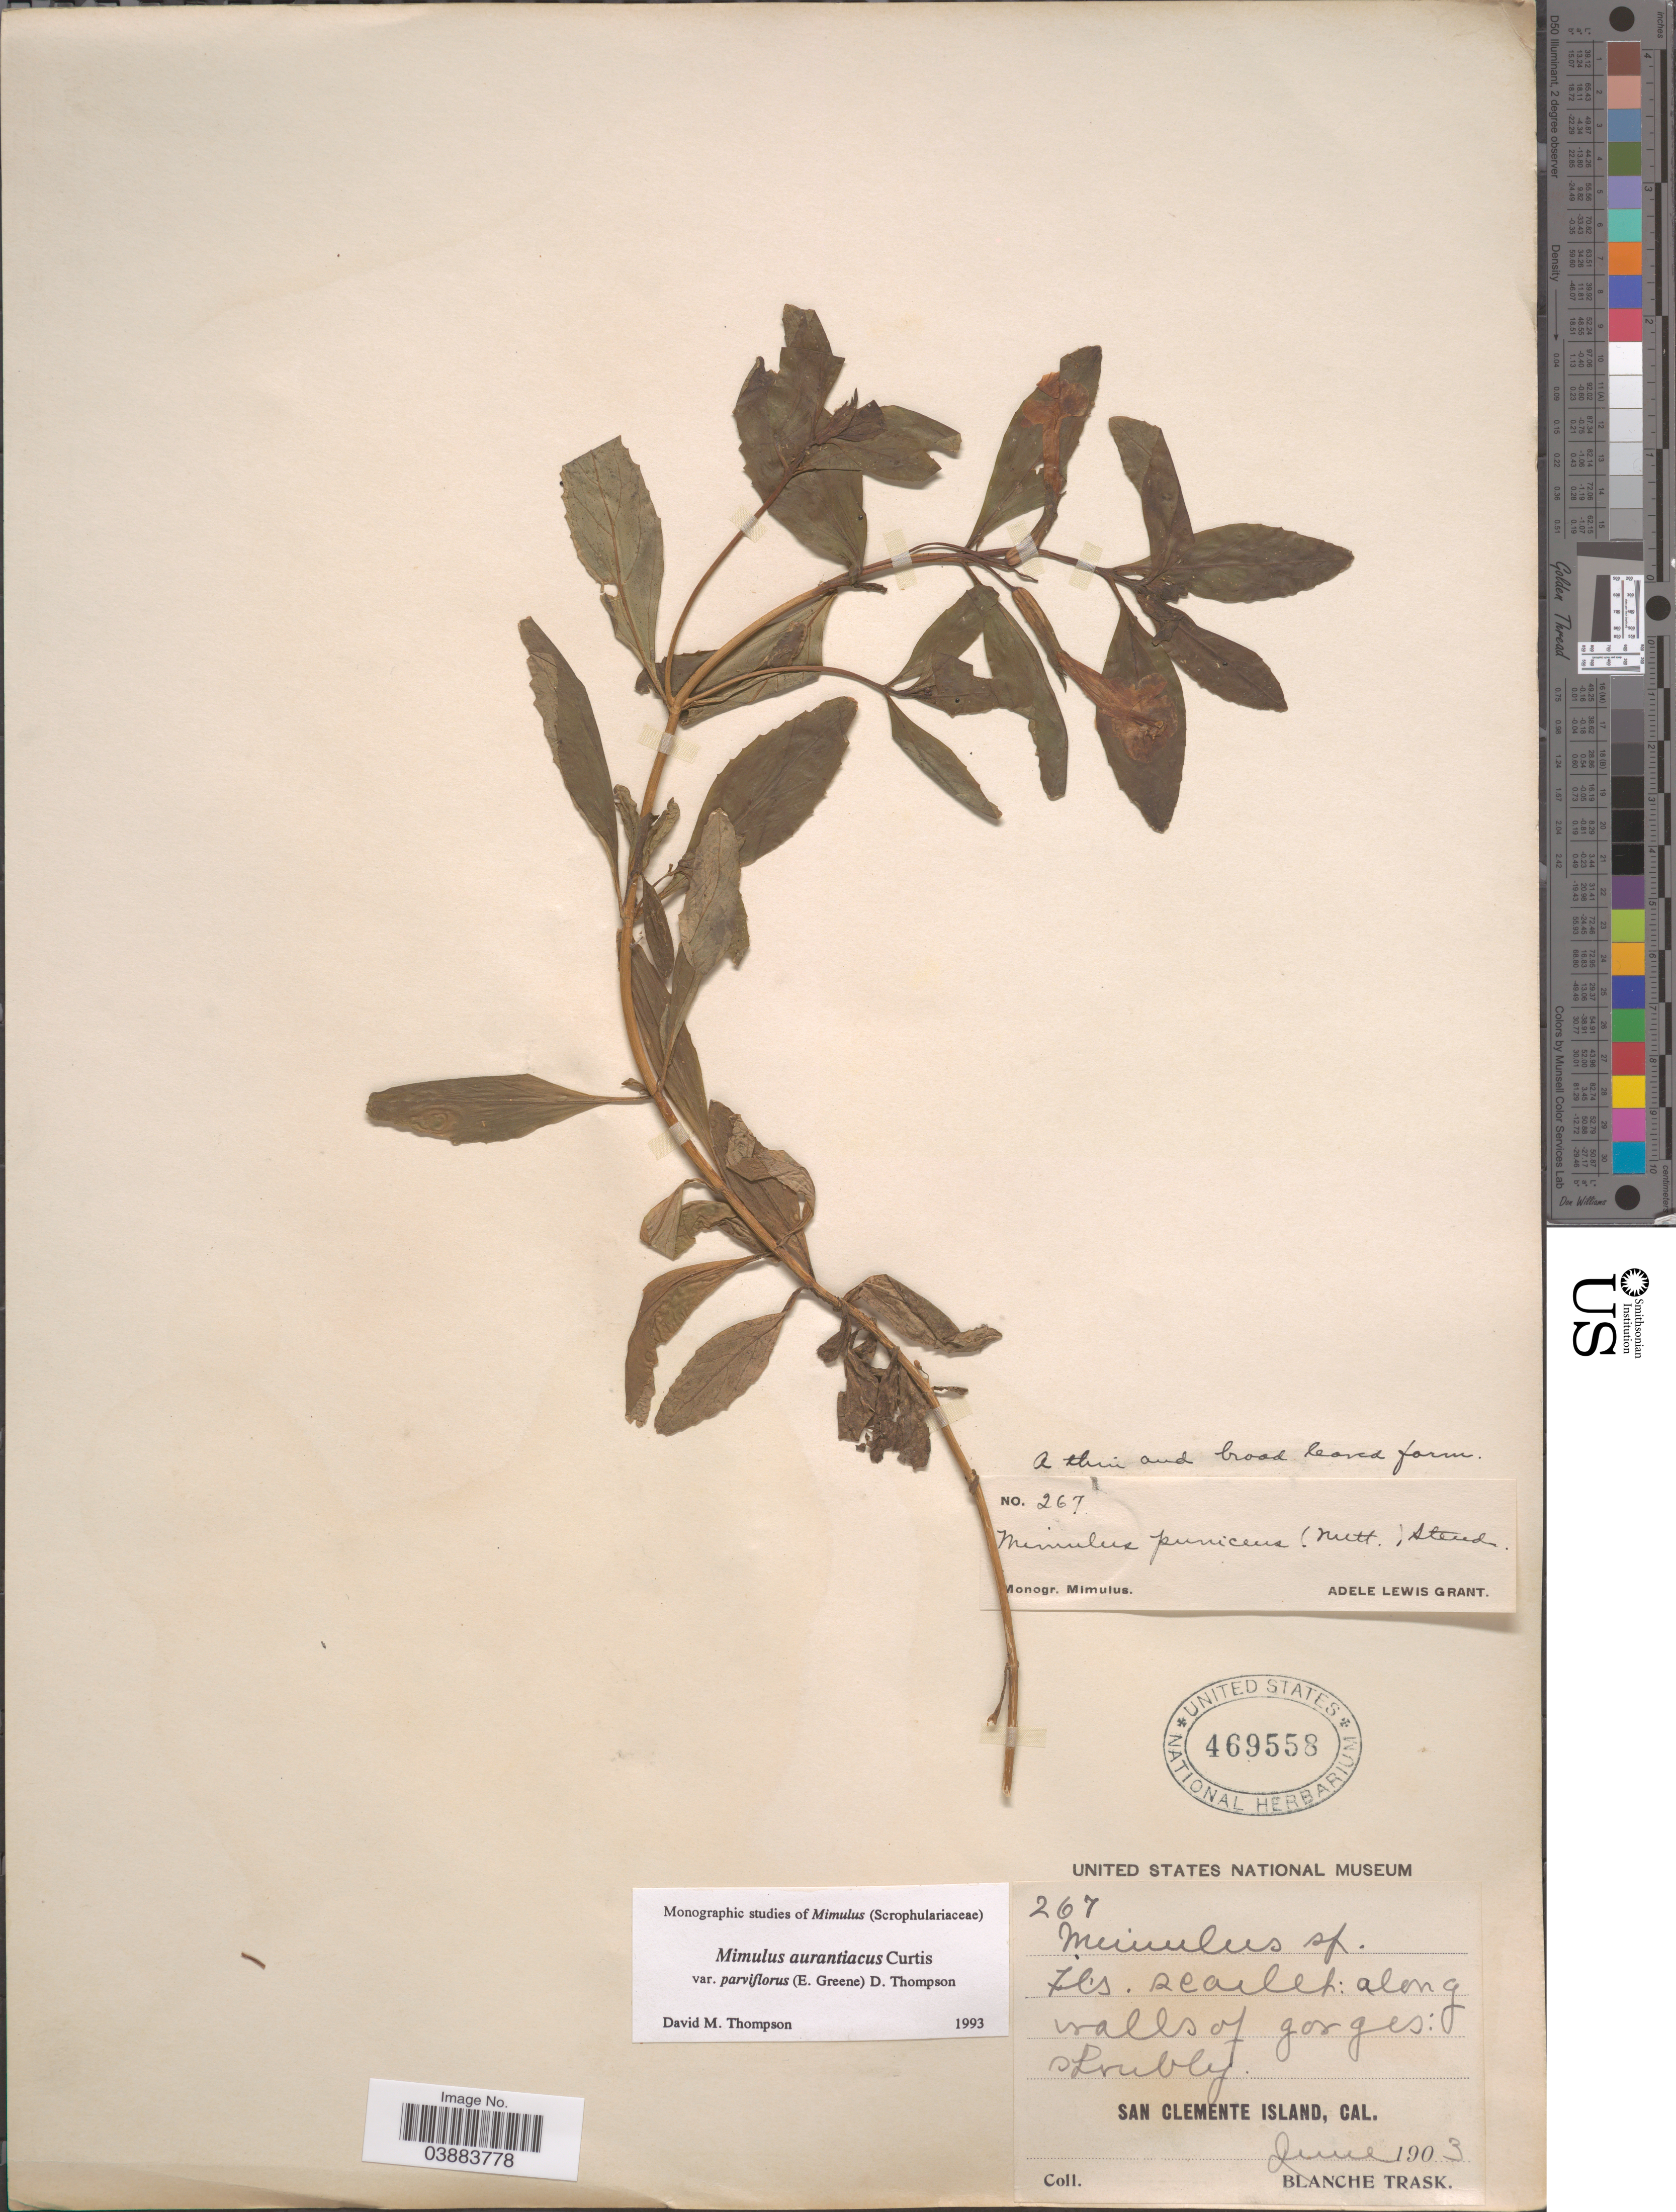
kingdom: Plantae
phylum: Tracheophyta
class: Magnoliopsida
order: Lamiales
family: Phrymaceae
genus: Diplacus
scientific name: Diplacus aurantiacus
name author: (Curtis) Jeps.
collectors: B. Trask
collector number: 267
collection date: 1903-06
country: United States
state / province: California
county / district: Los Angeles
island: San Clemente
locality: San Clemente Island.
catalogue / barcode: US 469558